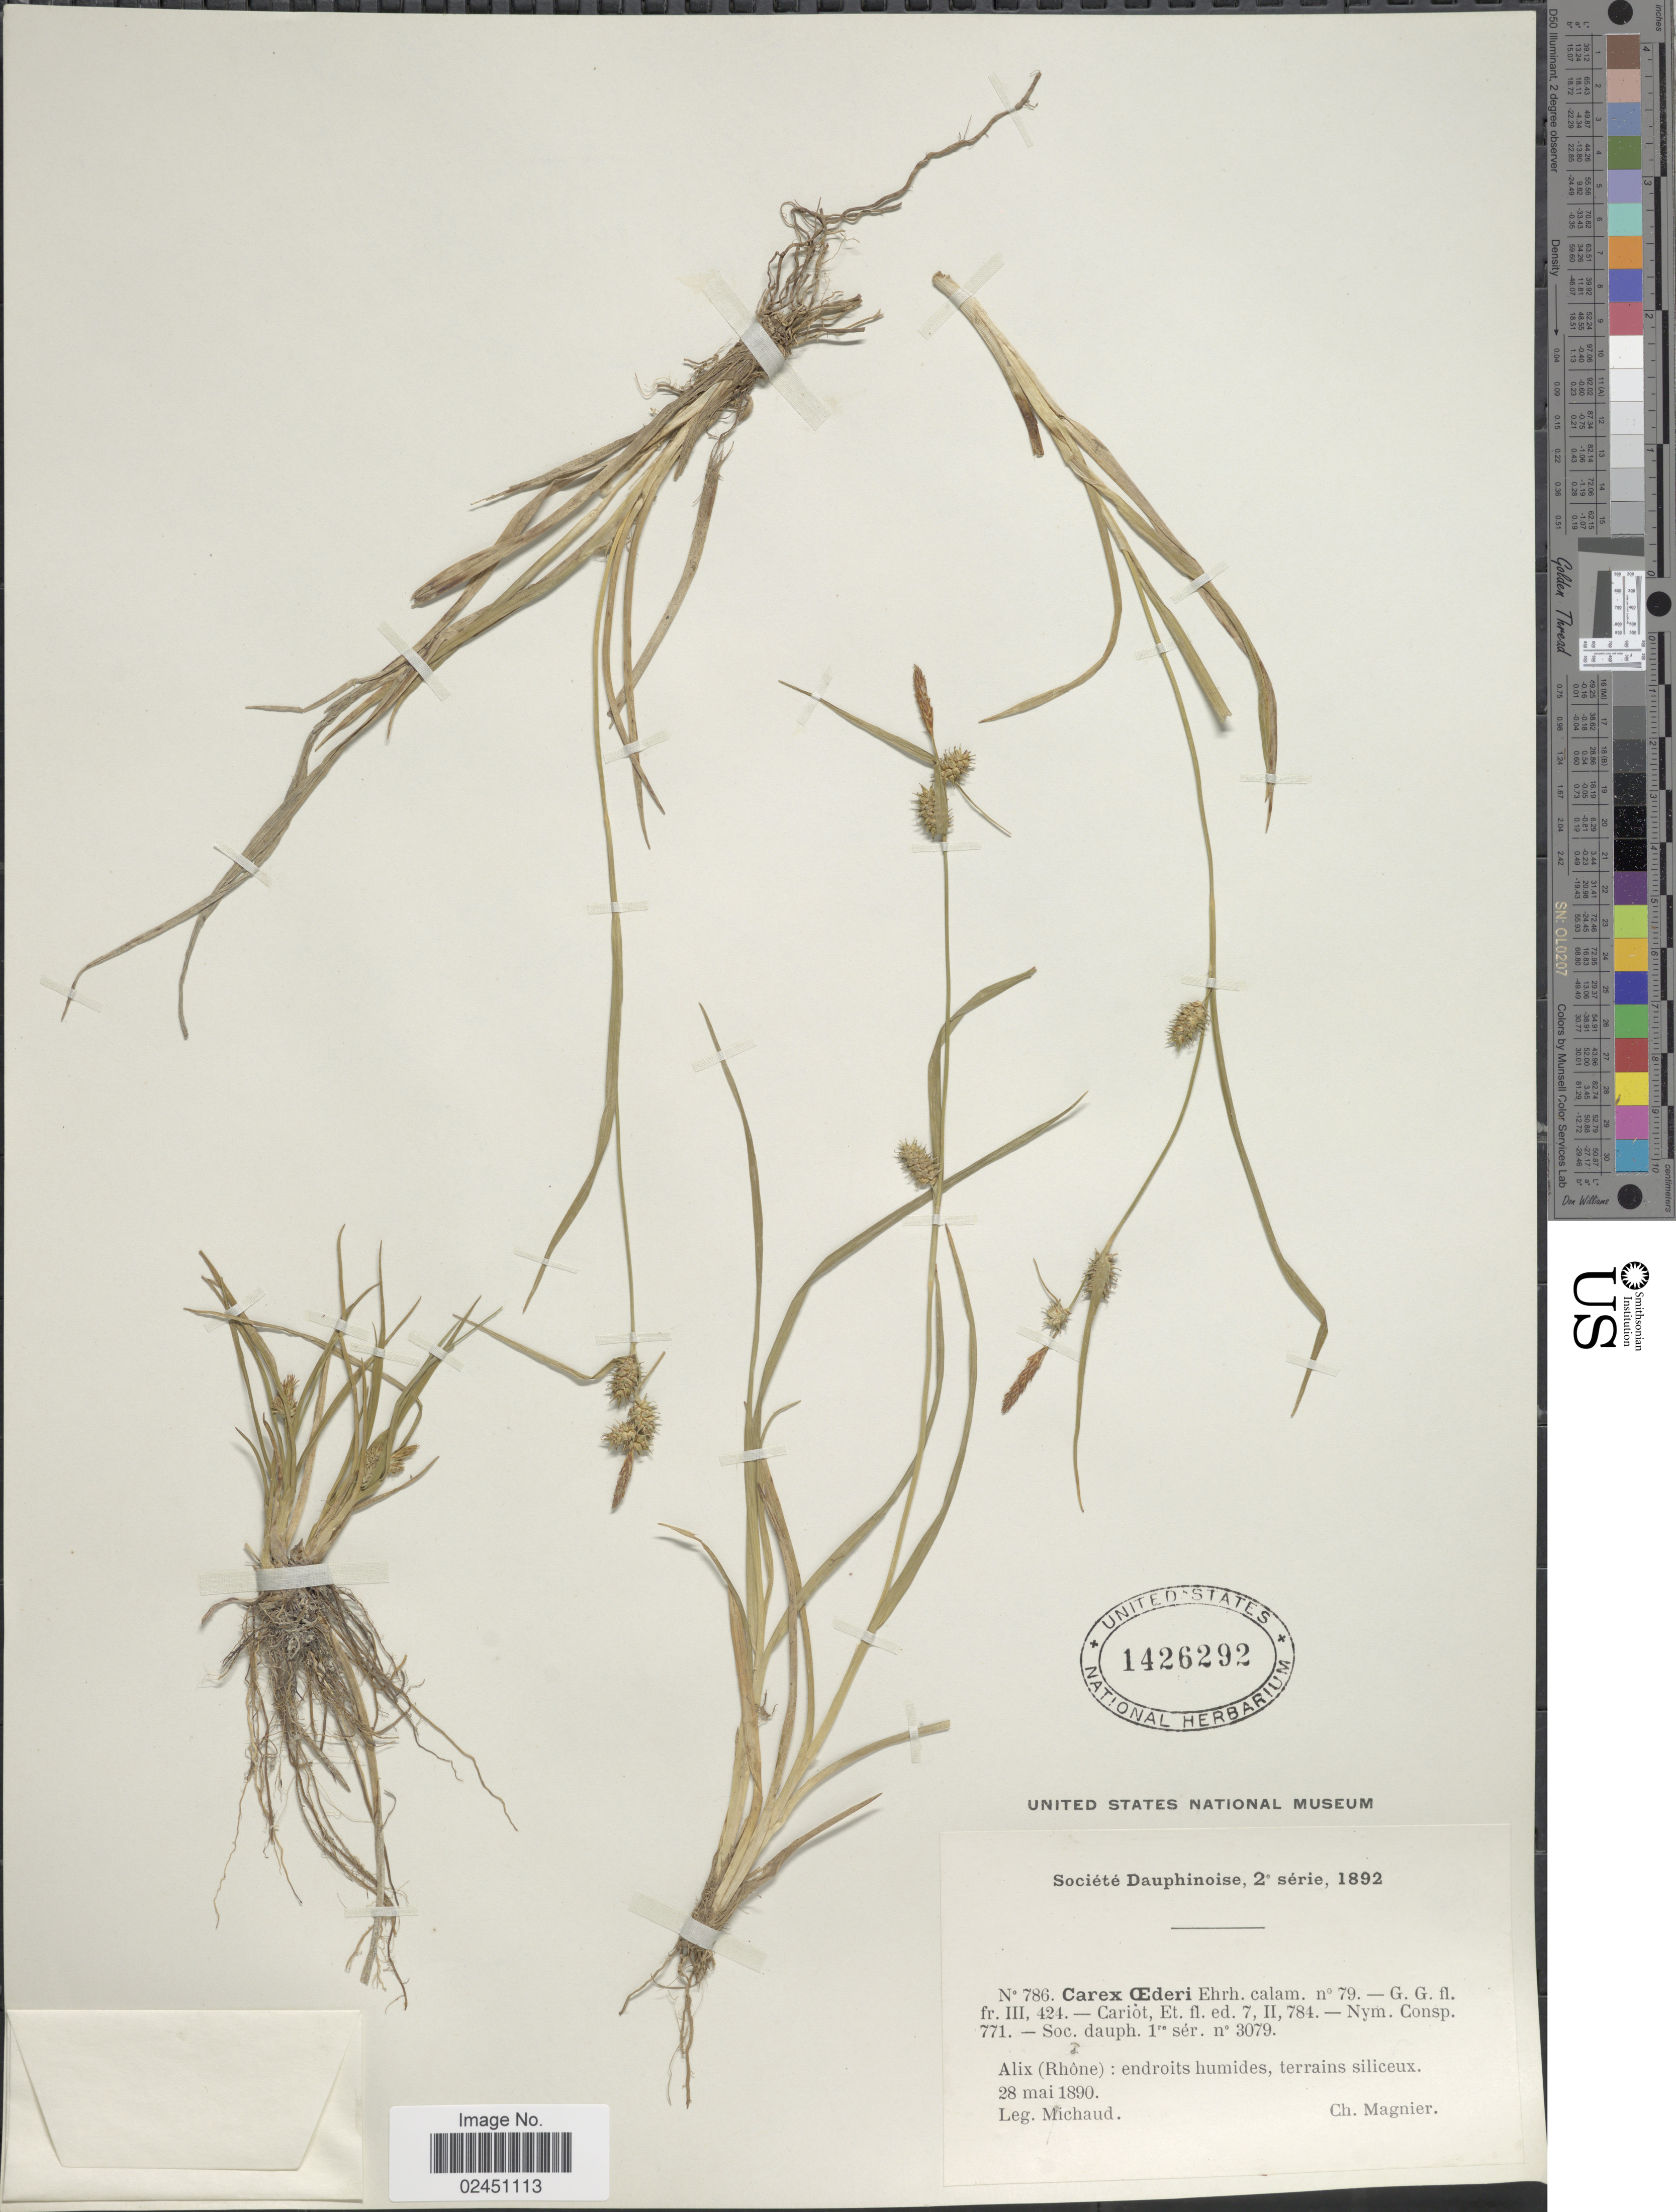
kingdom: Plantae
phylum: Tracheophyta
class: Liliopsida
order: Poales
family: Cyperaceae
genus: Carex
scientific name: Carex oederi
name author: Retz.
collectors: Michaux & C. Magnier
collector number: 786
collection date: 1890-05-28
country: France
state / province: Auvergne-Rhône-Alpes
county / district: Rhône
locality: Alix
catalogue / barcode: US 1426292